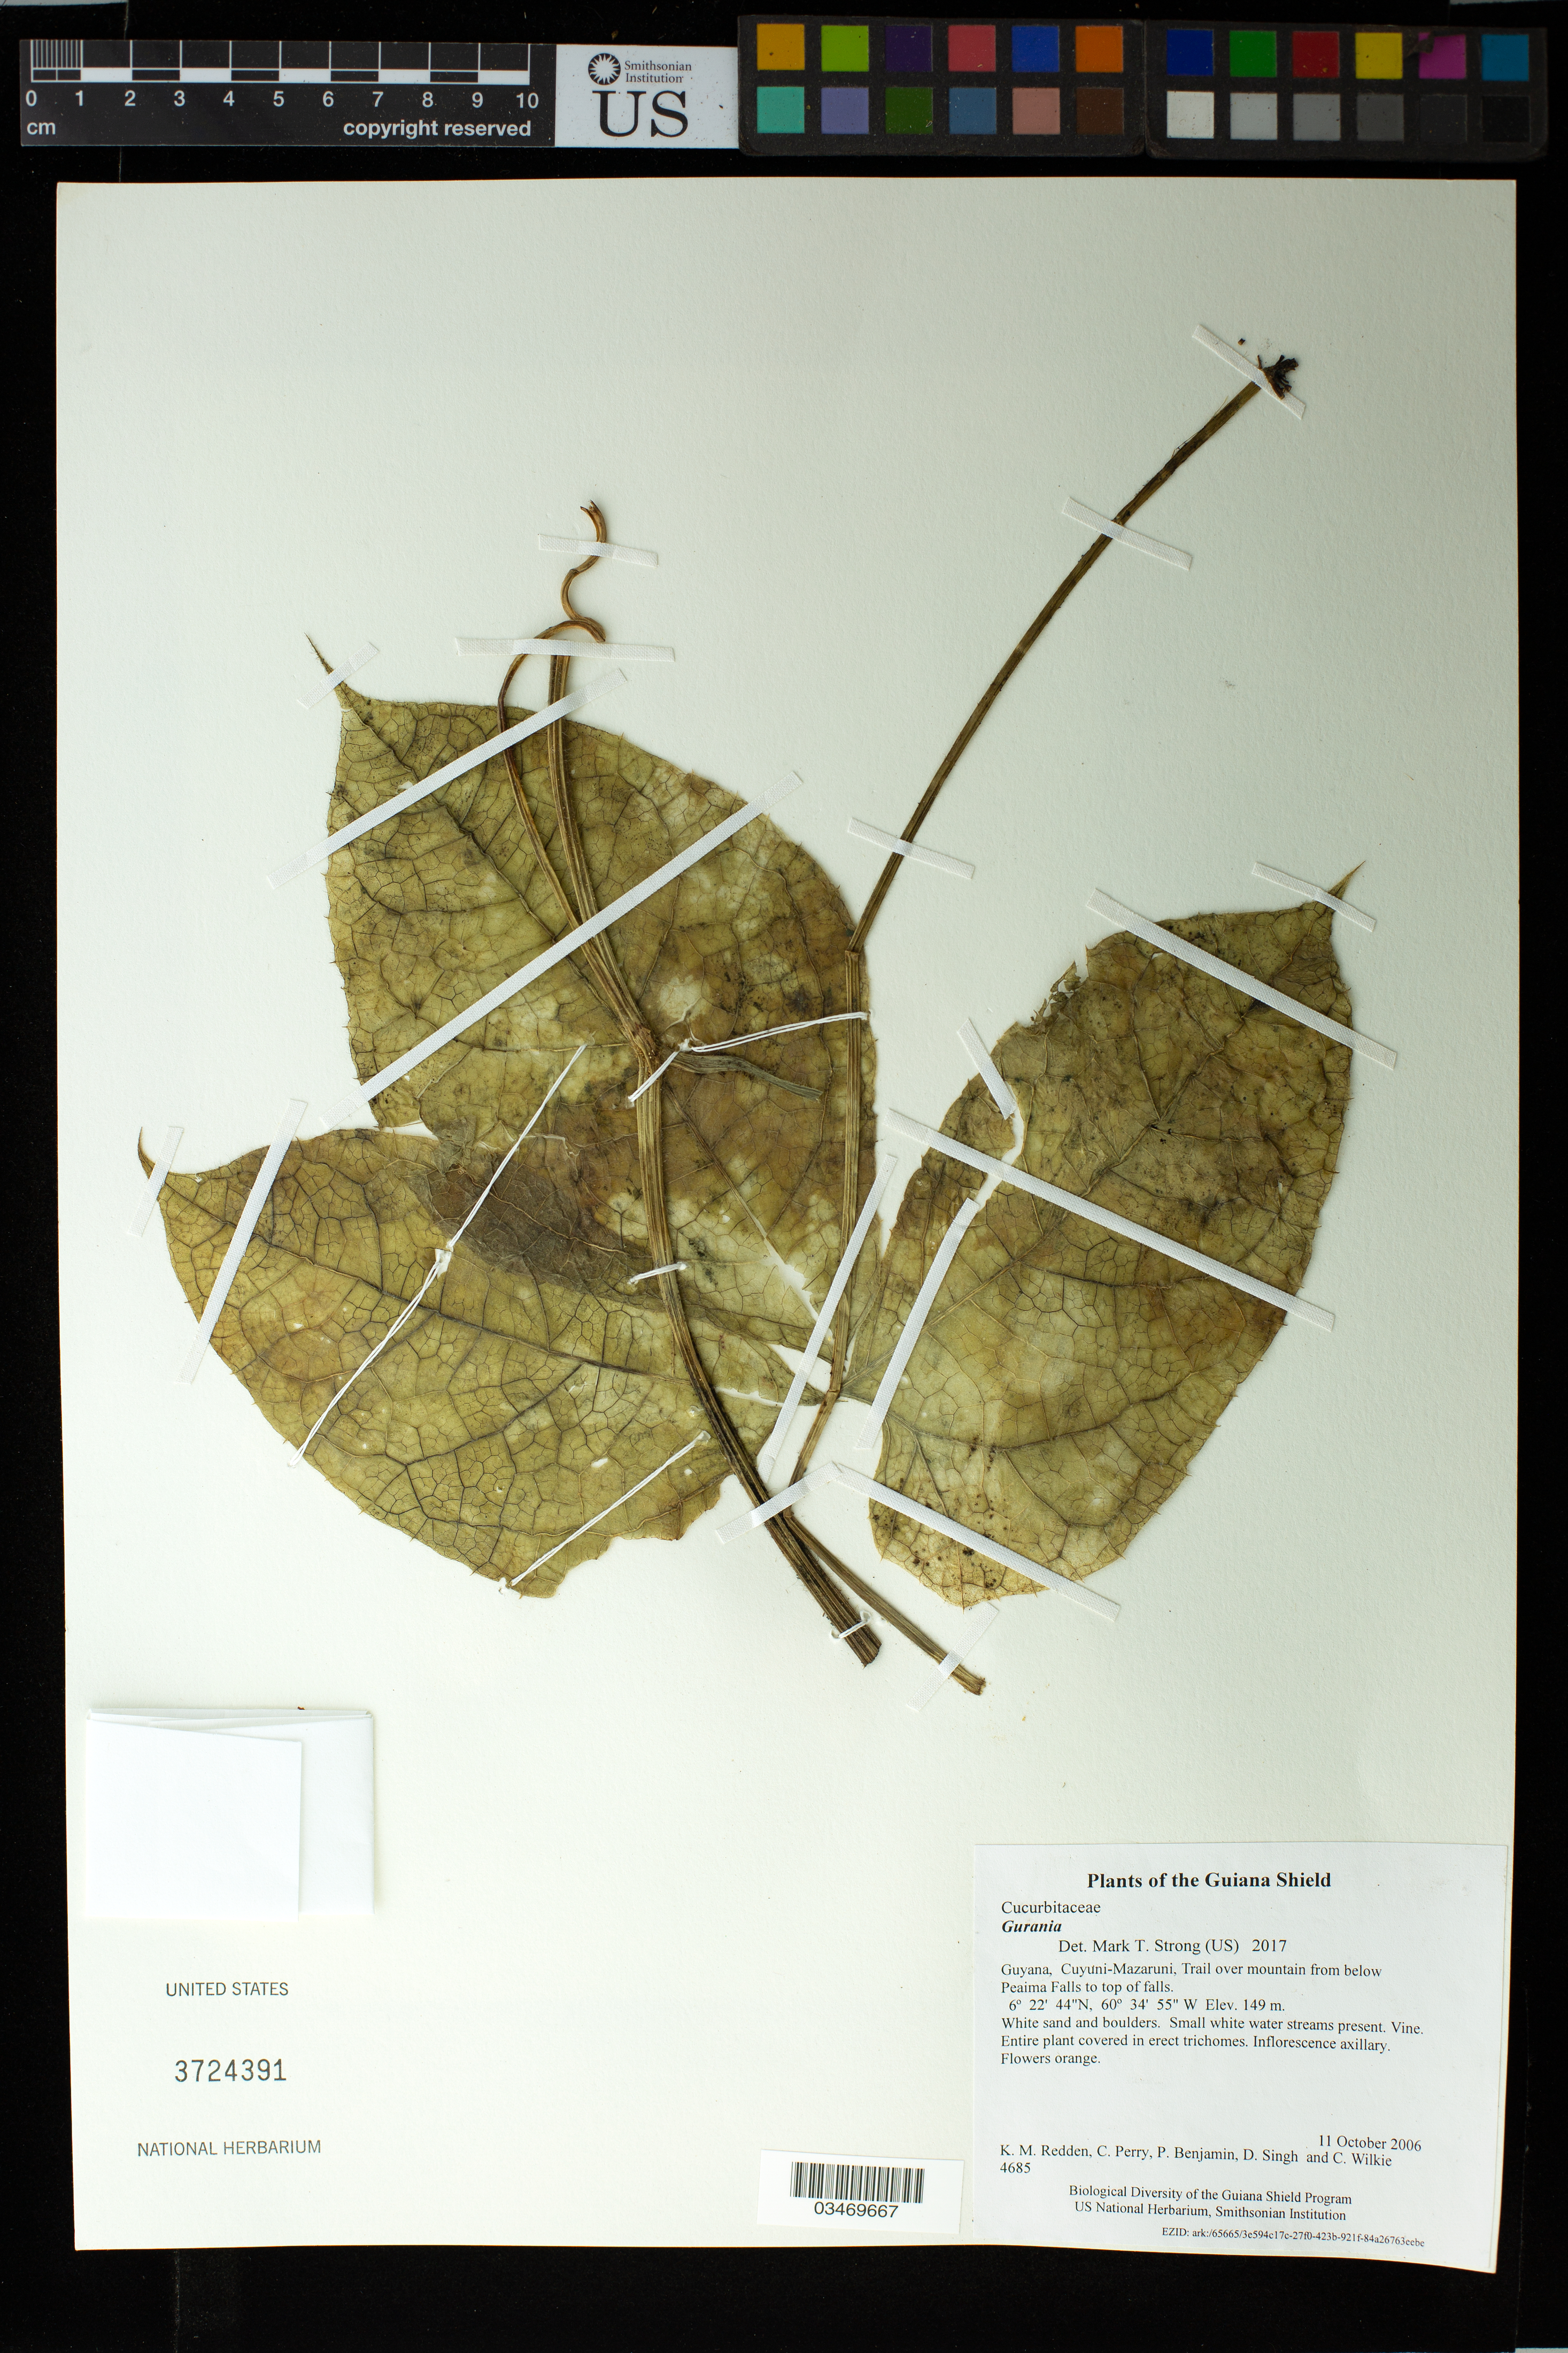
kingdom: Plantae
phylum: Tracheophyta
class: Magnoliopsida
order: Cucurbitales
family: Cucurbitaceae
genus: Gurania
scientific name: Gurania sp.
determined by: Strong, M. T., (US), Smithsonian Institution - National Museum of Natural History (UNITED STATES)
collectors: K. M. Redden, C. Perry, P. Benjamin, D. Singh & C. Wilkie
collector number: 4685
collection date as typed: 11 October 2006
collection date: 2006-10-11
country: Guyana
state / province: Cuyuni-Mazaruni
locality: Trail over mountain from below Peaima Falls to top of falls.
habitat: White sand and boulders. Small white water streams present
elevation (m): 149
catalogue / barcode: US 3724391